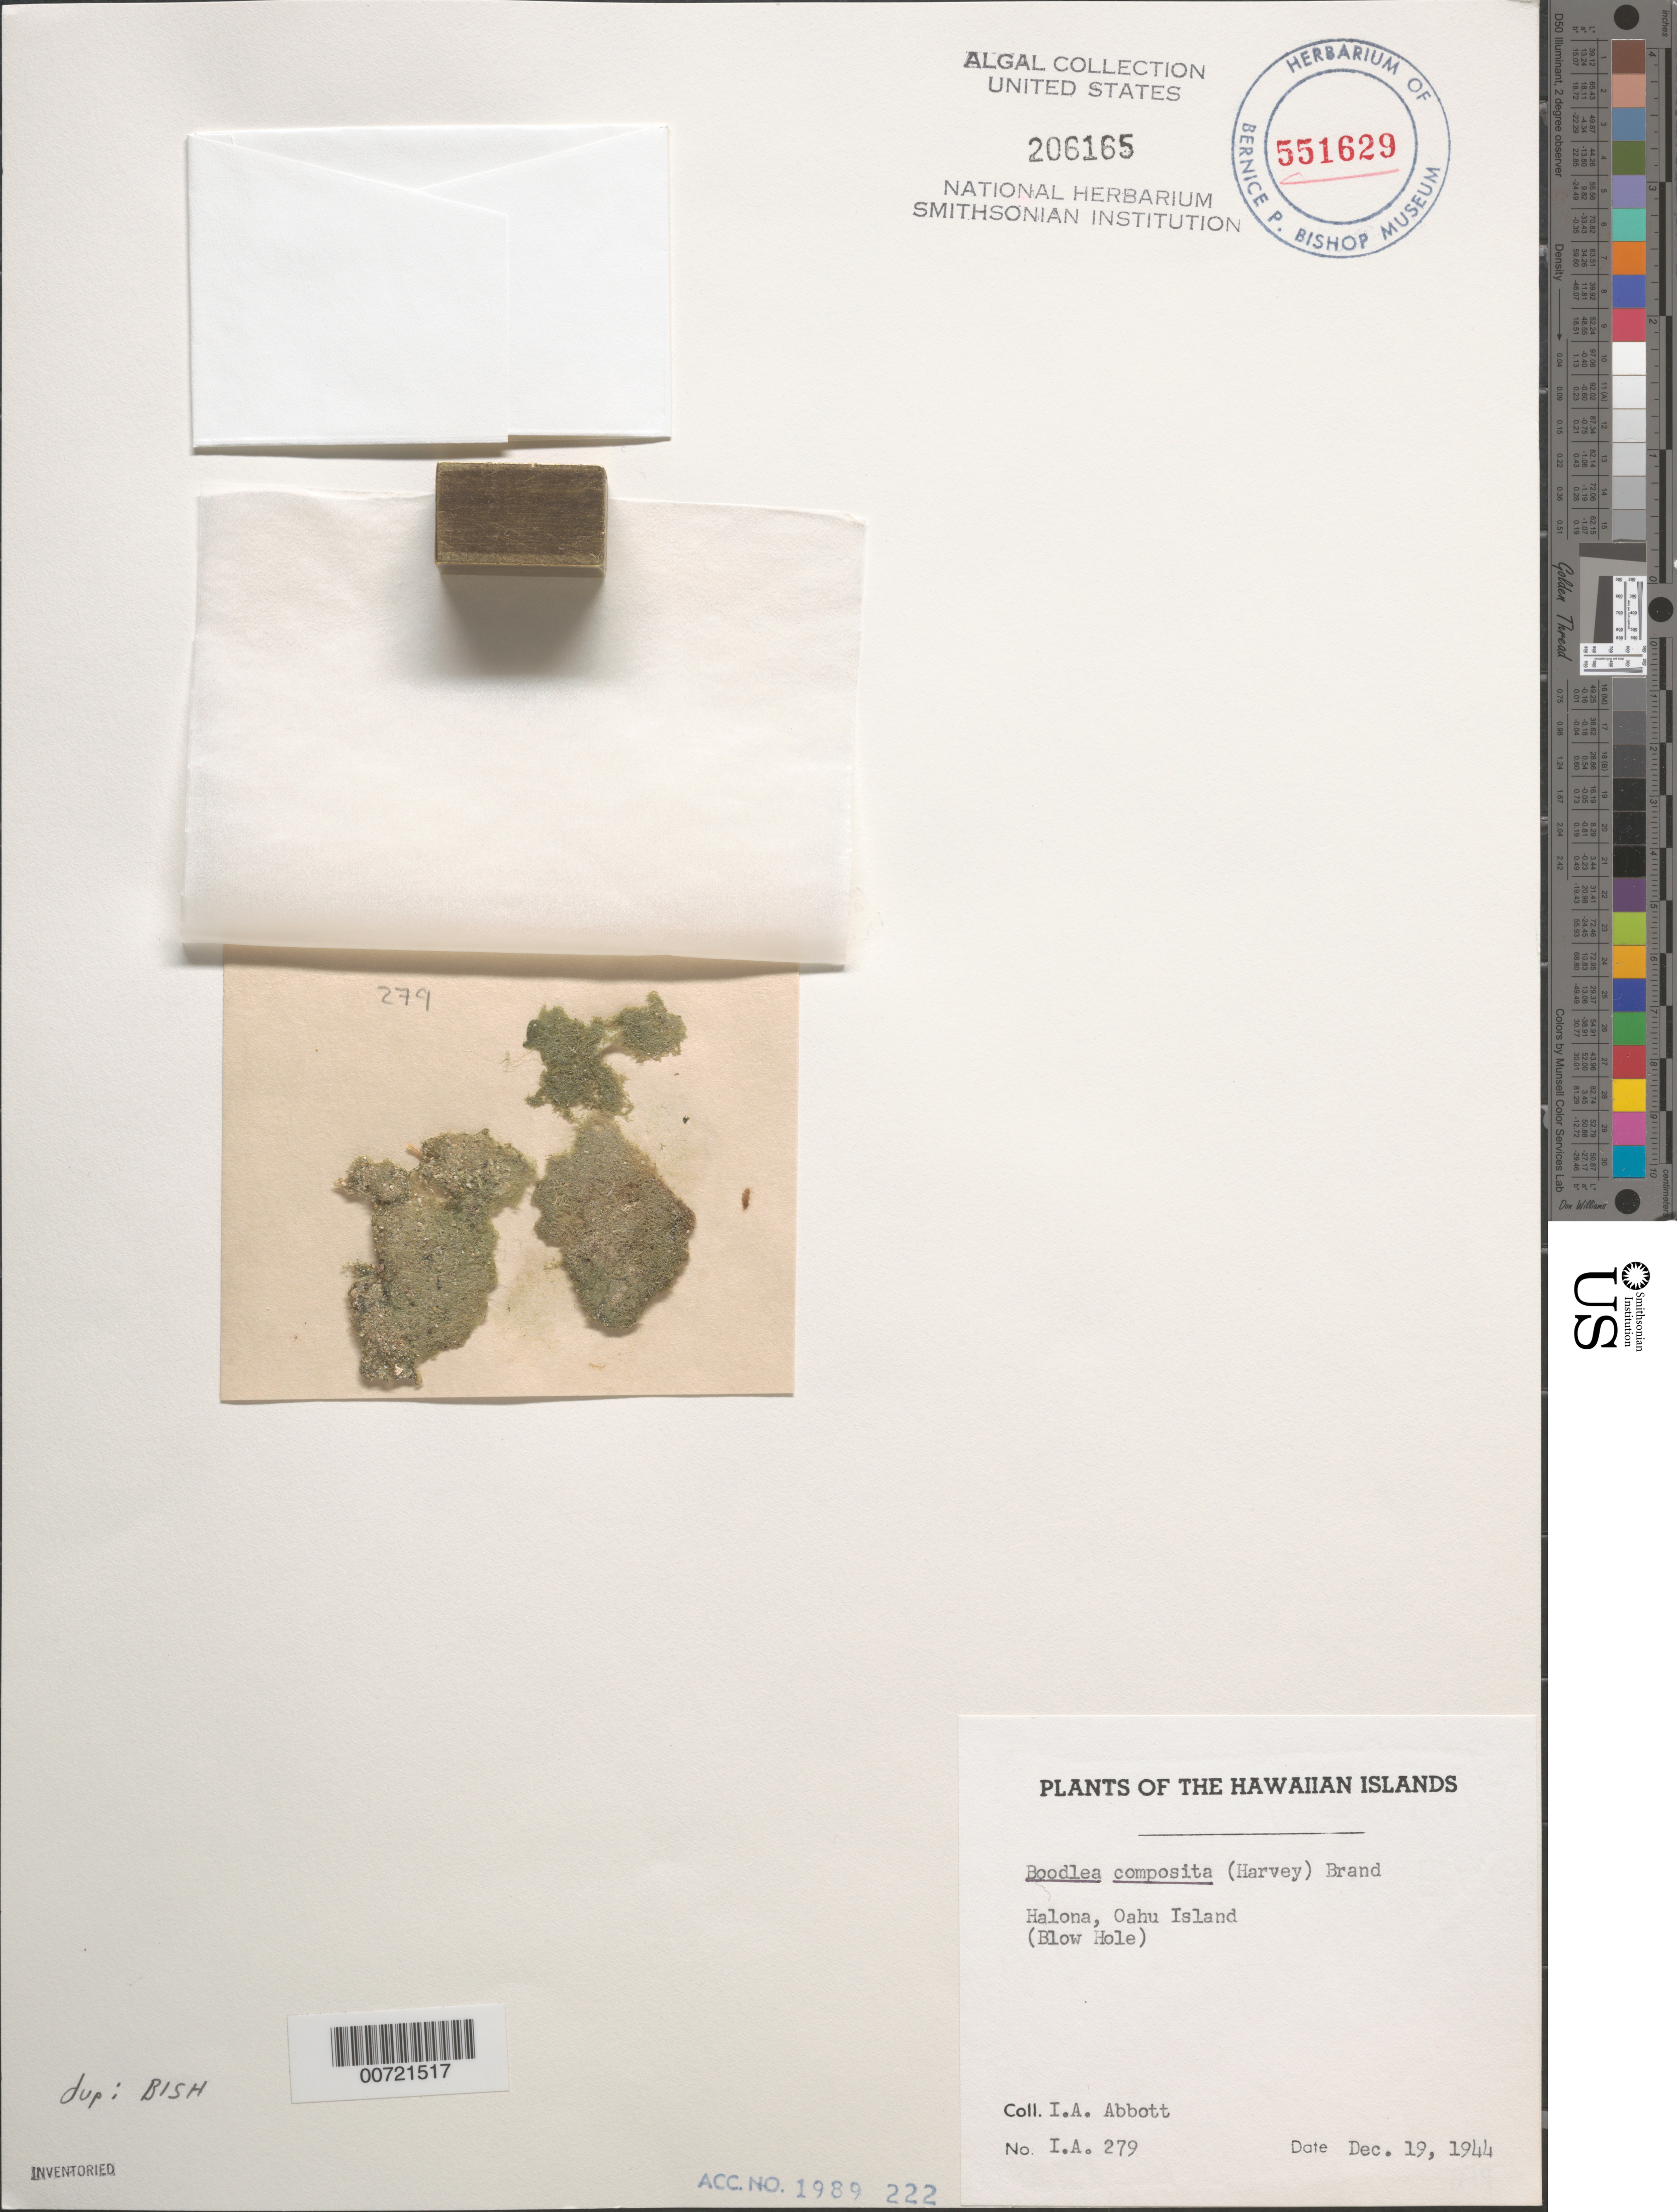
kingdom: Plantae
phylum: Chlorophyta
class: Ulvophyceae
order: Siphonocladales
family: Boodleaceae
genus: Boodlea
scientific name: Boodlea composita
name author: (Harv.) F. Brand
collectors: I. A. Abbott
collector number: IAA 279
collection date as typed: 19 Dec 1944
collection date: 1944-12-19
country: United States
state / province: Hawaii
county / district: Honolulu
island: Oahu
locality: Halona, Blow Hole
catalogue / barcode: US 206165